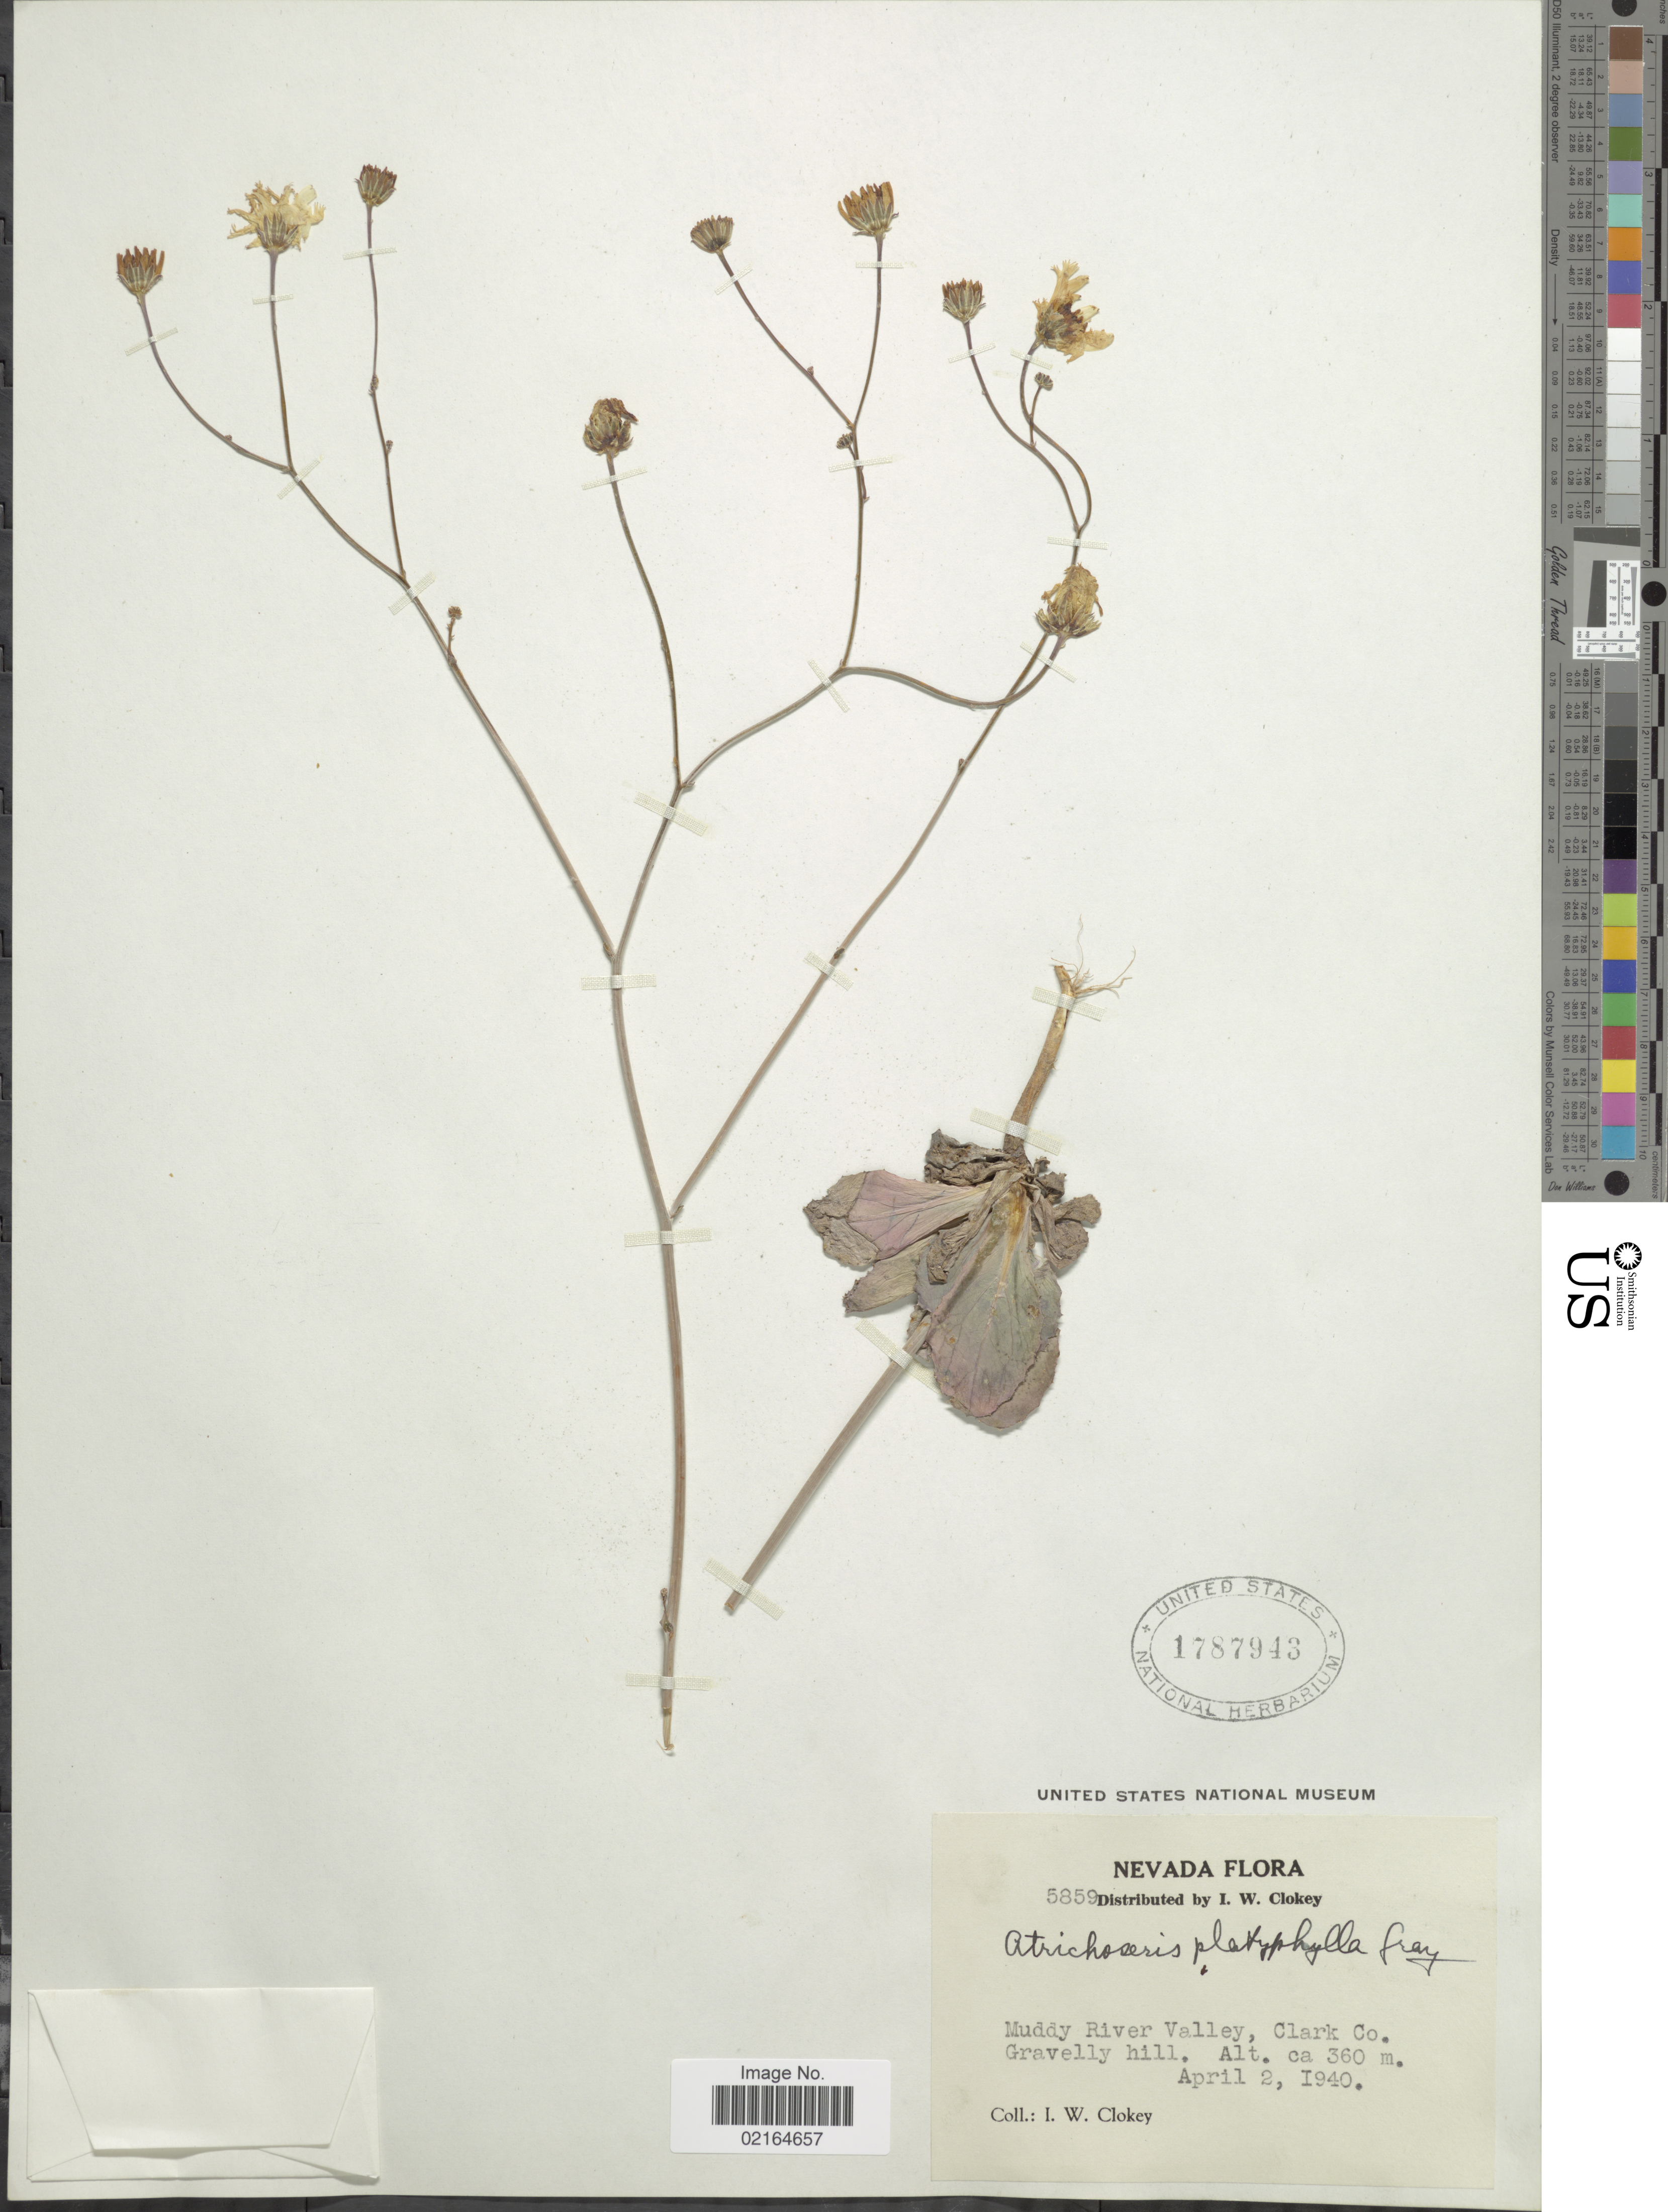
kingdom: Plantae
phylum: Tracheophyta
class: Magnoliopsida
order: Asterales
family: Asteraceae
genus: Atrichoseris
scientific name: Atrichoseris platyphylla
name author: A. Gray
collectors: I. W. Clokey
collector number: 5859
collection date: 1940-04-02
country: United States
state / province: Nevada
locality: Muddy River Valley, Clark Co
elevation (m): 360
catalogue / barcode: US 1787943